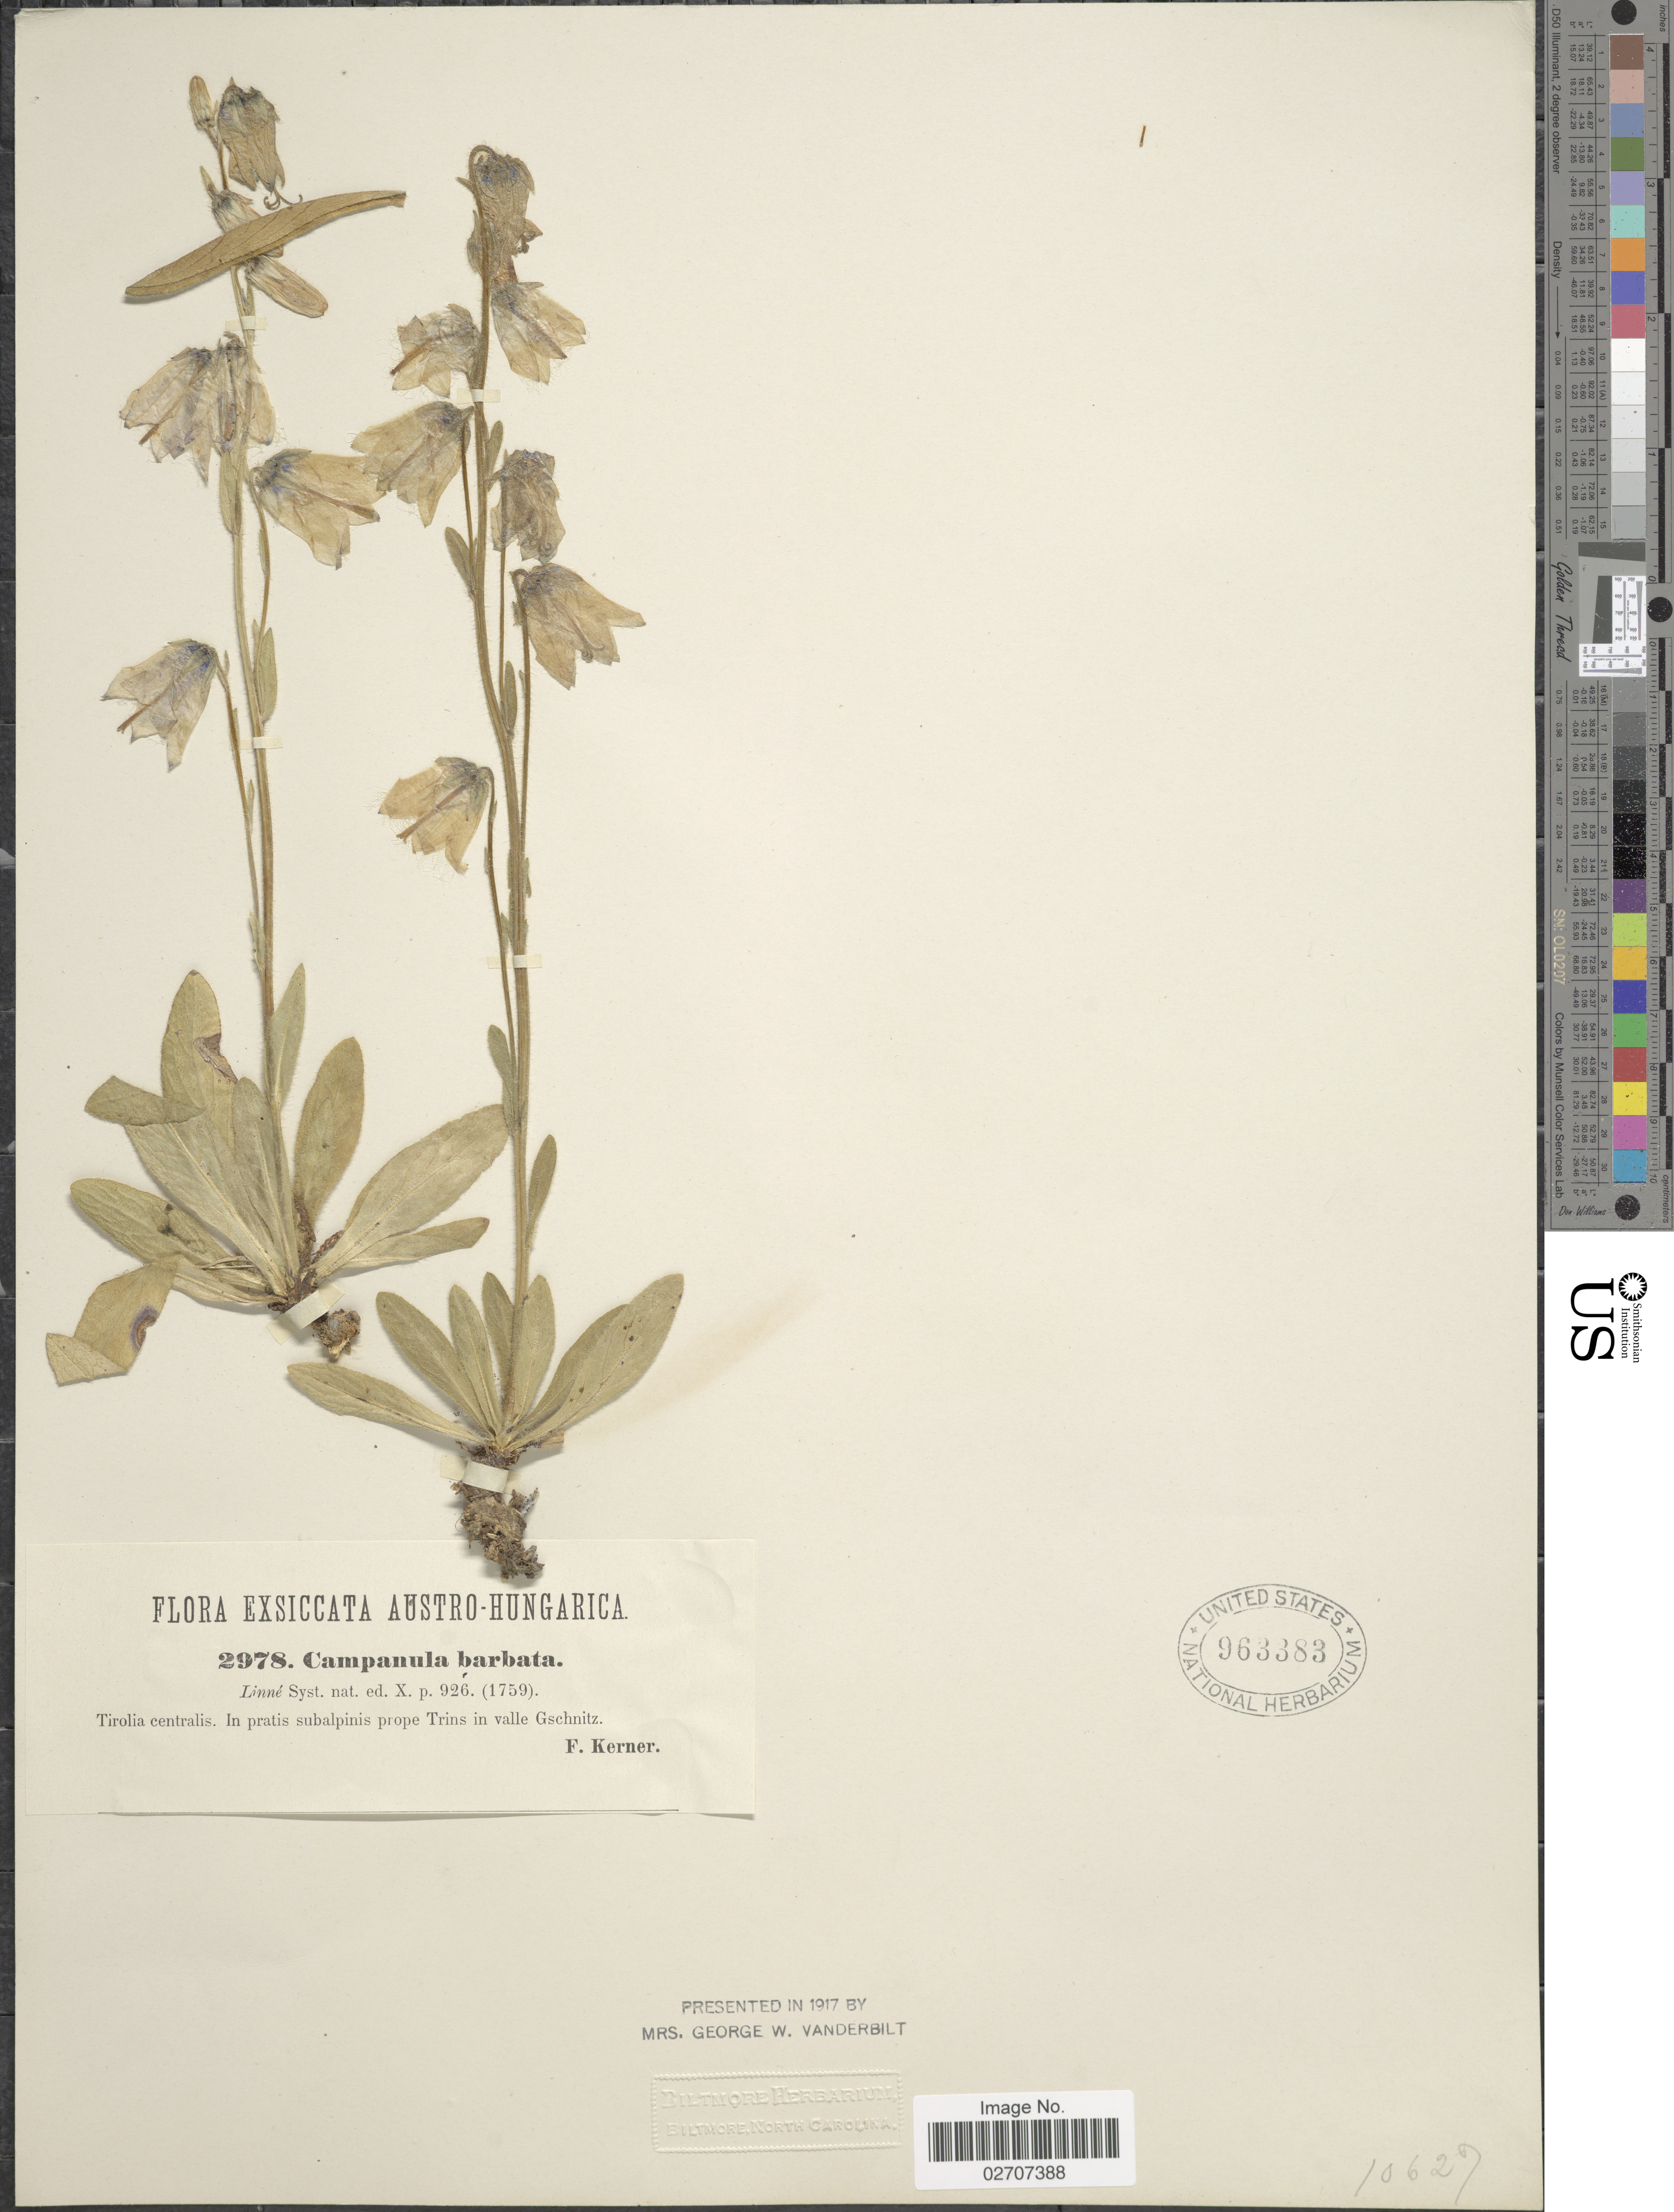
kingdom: Plantae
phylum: Tracheophyta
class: Magnoliopsida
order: Asterales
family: Campanulaceae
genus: Campanula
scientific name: Campanula barbata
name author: L.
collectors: F. Kerner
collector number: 2978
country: Austria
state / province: Tirol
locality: Tirolia centralis, in pratis subalpinis prope Trins in valle Geschnitz,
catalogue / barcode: US 963383